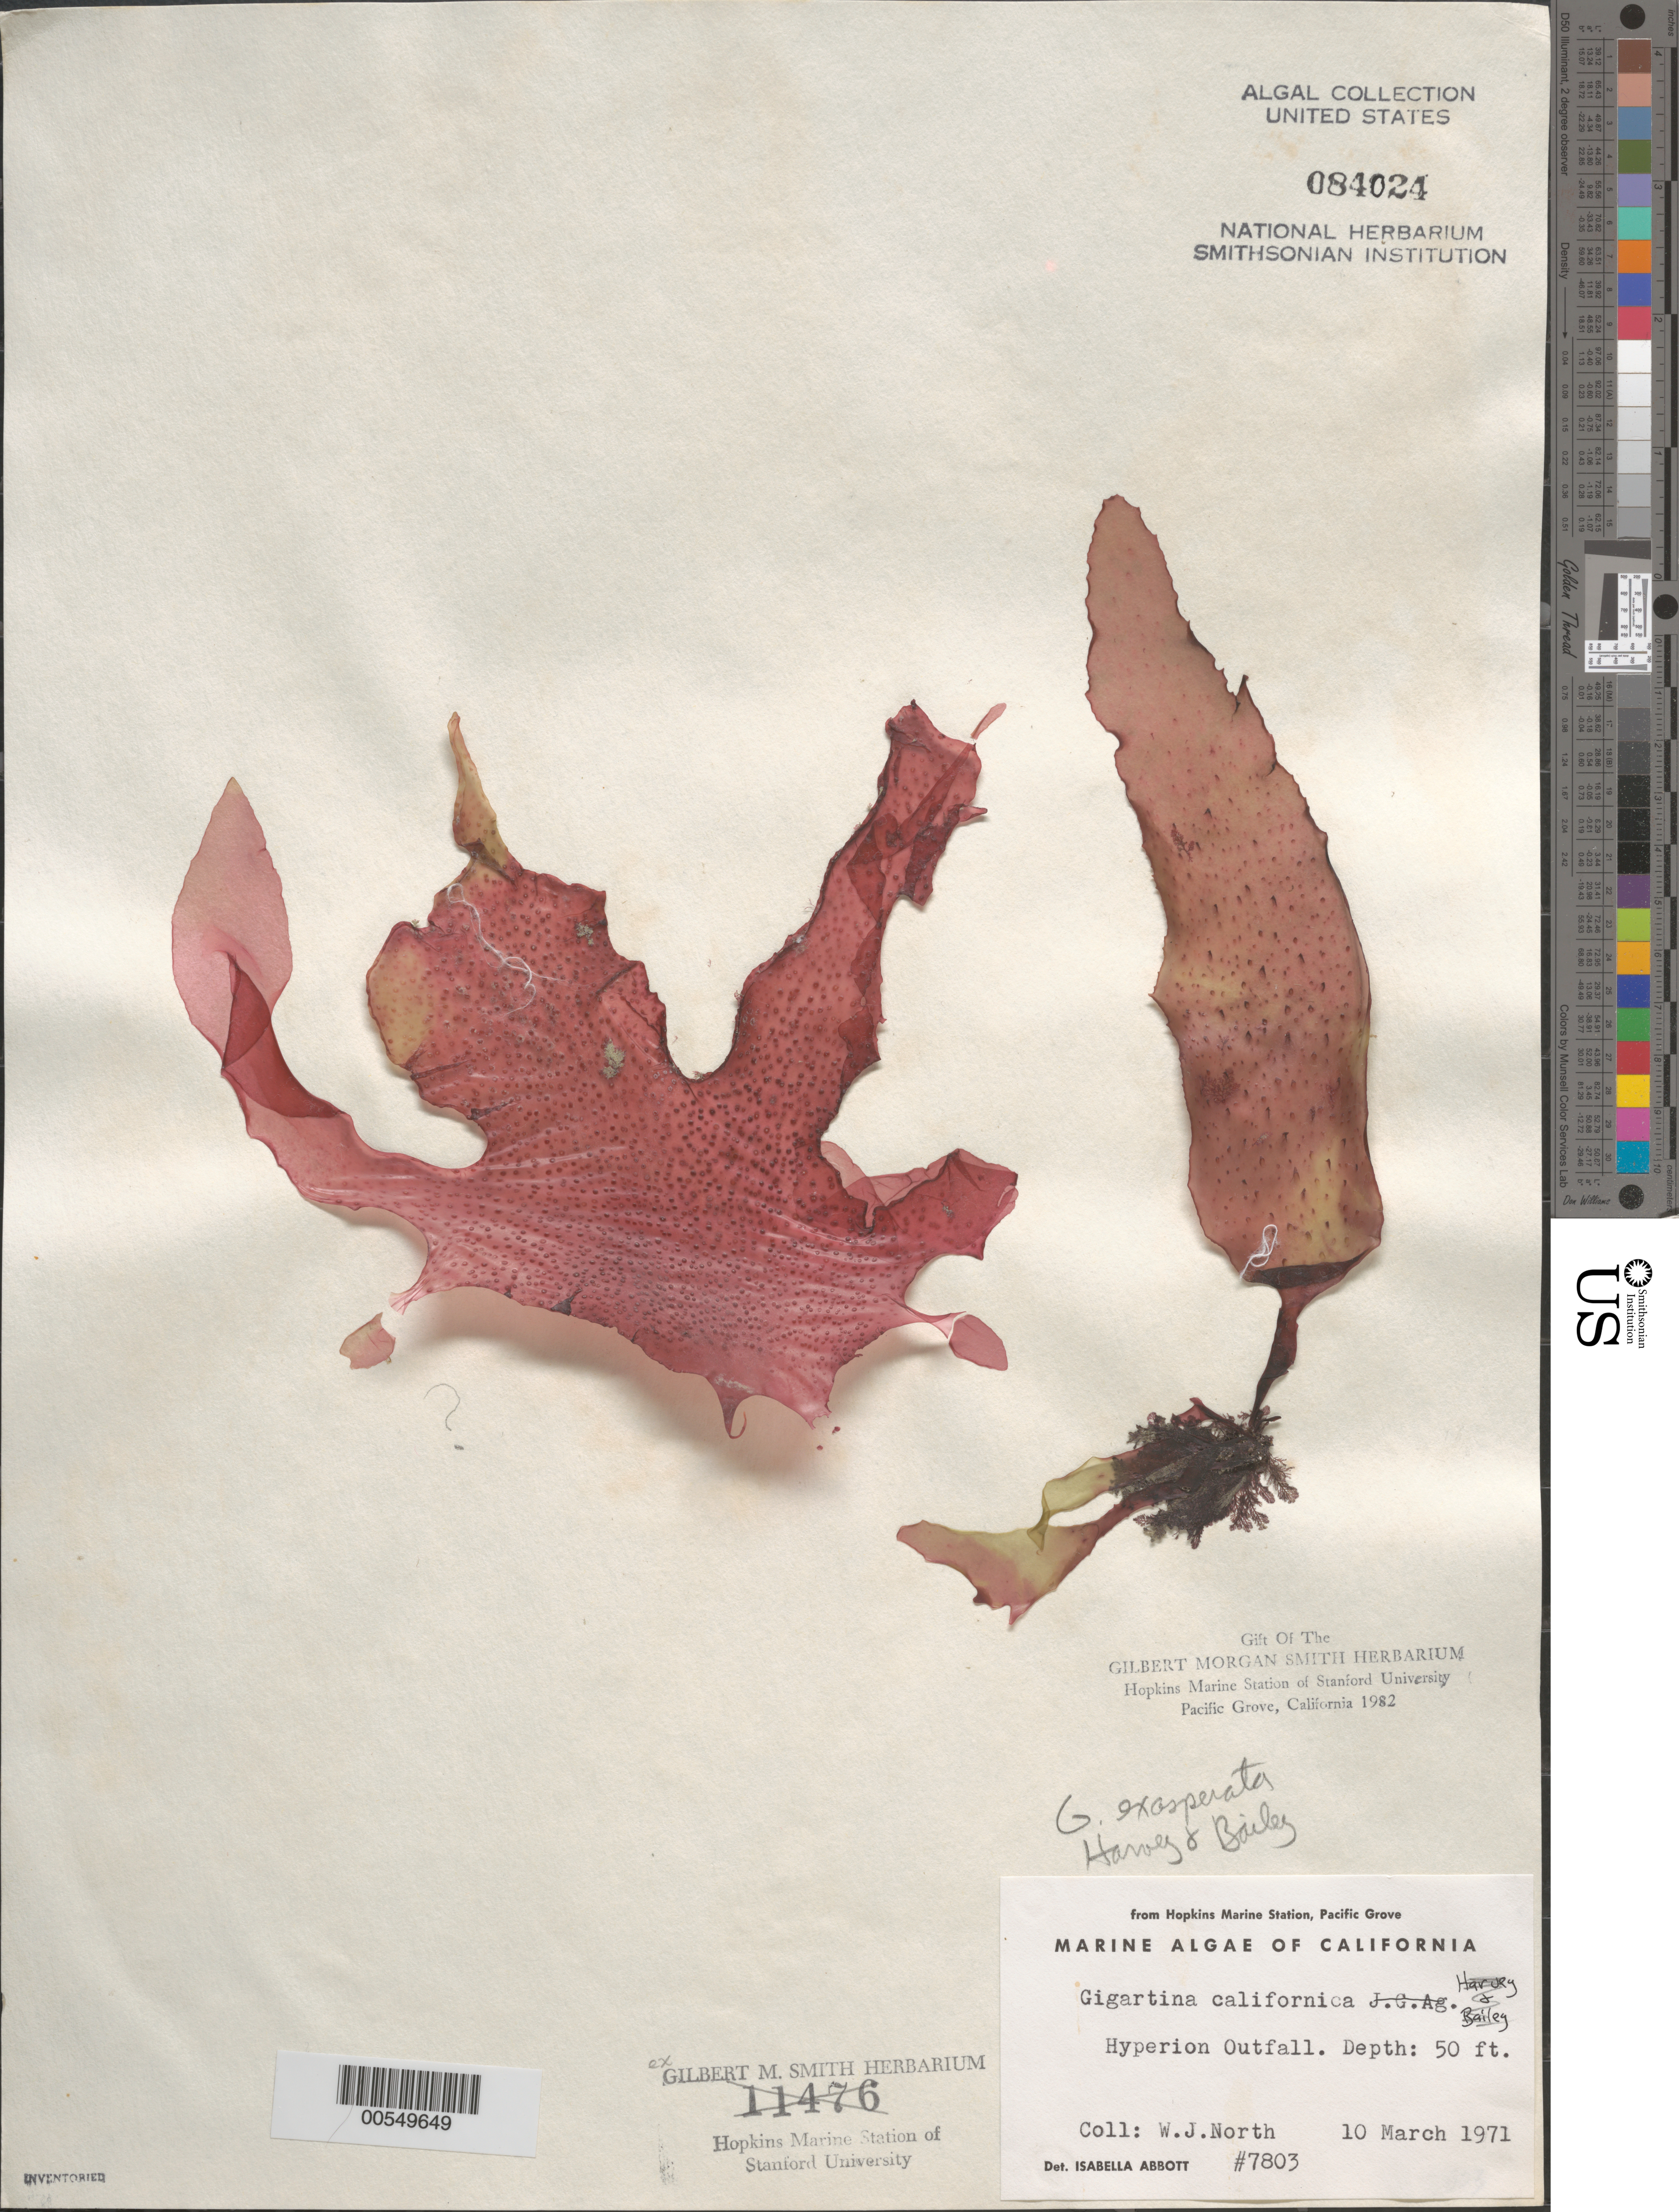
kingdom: Plantae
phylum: Rhodophyta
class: Florideophyceae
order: Gigartinales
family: Gigartinaceae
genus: Chondracanthus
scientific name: Chondracanthus exasperatus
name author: (Harv. & J. Bailey) J.R. Hughey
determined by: Algae name updating Project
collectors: W. North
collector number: IAA 7803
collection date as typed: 10 Mar 1971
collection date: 1971-03-10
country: United States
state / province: California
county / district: Los Angeles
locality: Hyperion Outfall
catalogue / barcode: US 84024